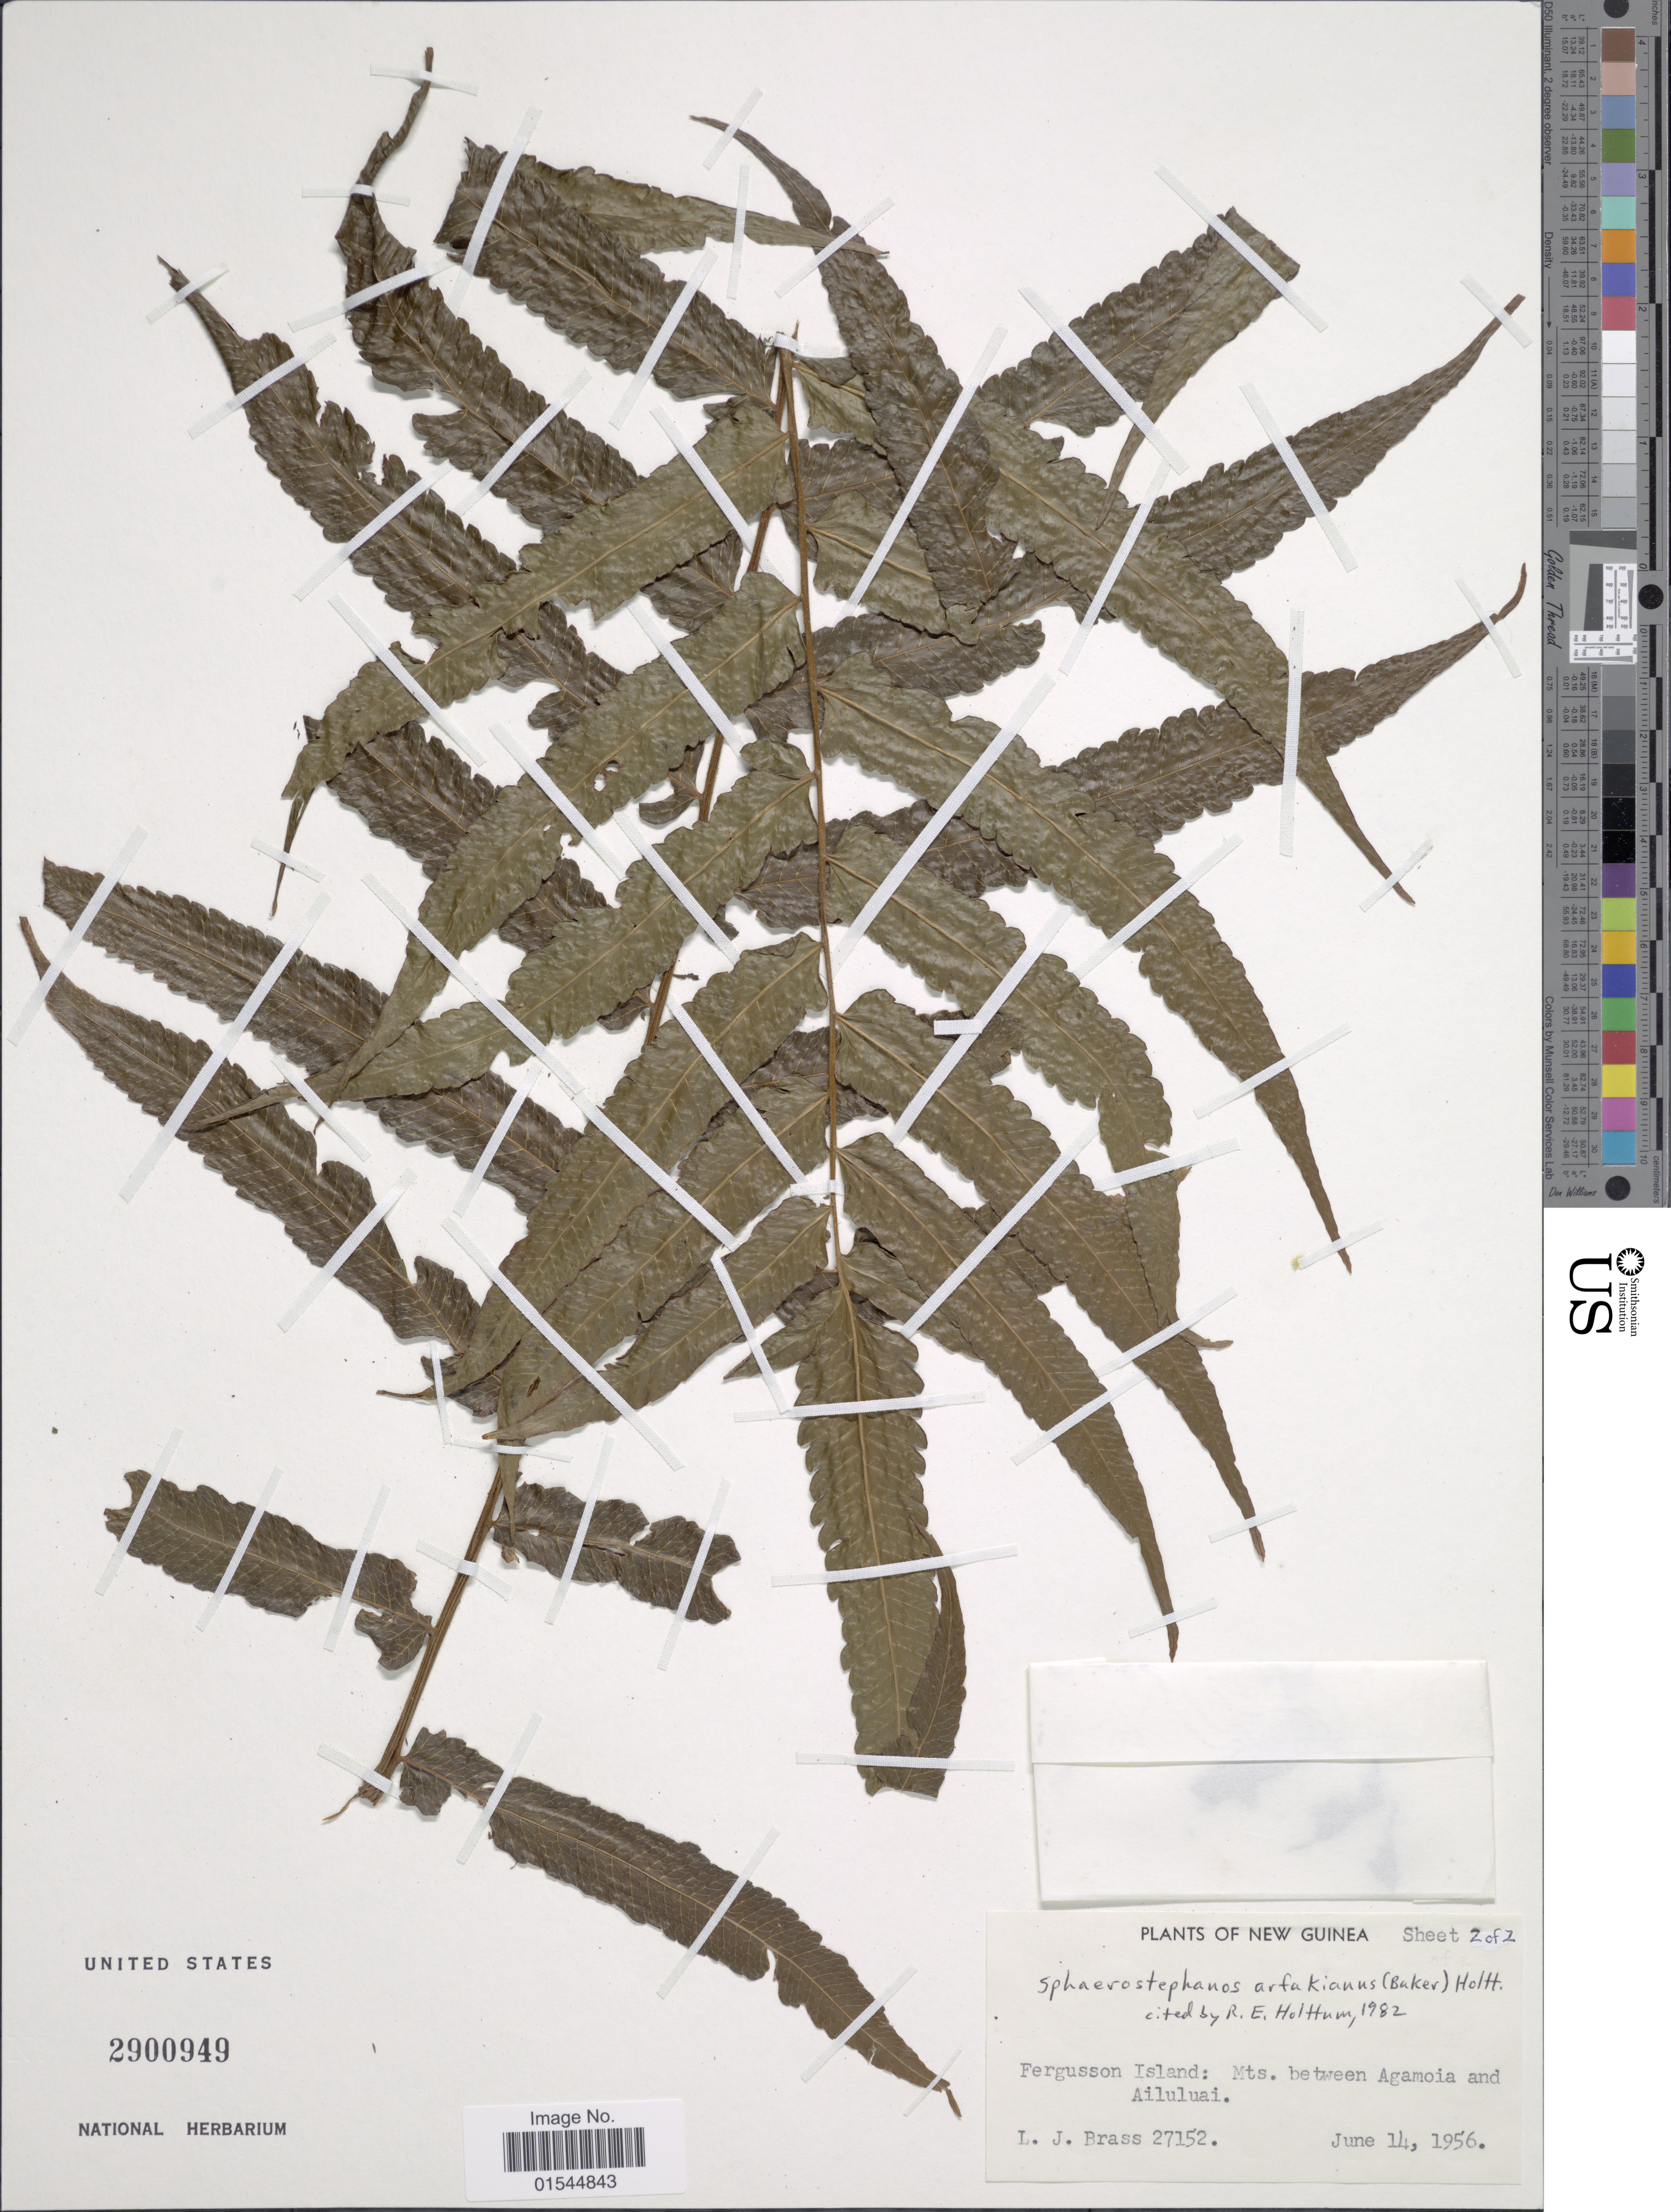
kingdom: Plantae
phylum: Tracheophyta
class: Polypodiopsida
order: Polypodiales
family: Thelypteridaceae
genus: Sphaerostephanos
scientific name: Sphaerostephanos arfakianus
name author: (Baker) Holttum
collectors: L. J. Brass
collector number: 27152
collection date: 1956-06-14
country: Papua New Guinea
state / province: Milne Bay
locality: New Guinea, Fergusson island; Mt. between Agamoia and Ailuluai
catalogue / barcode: US 2900949